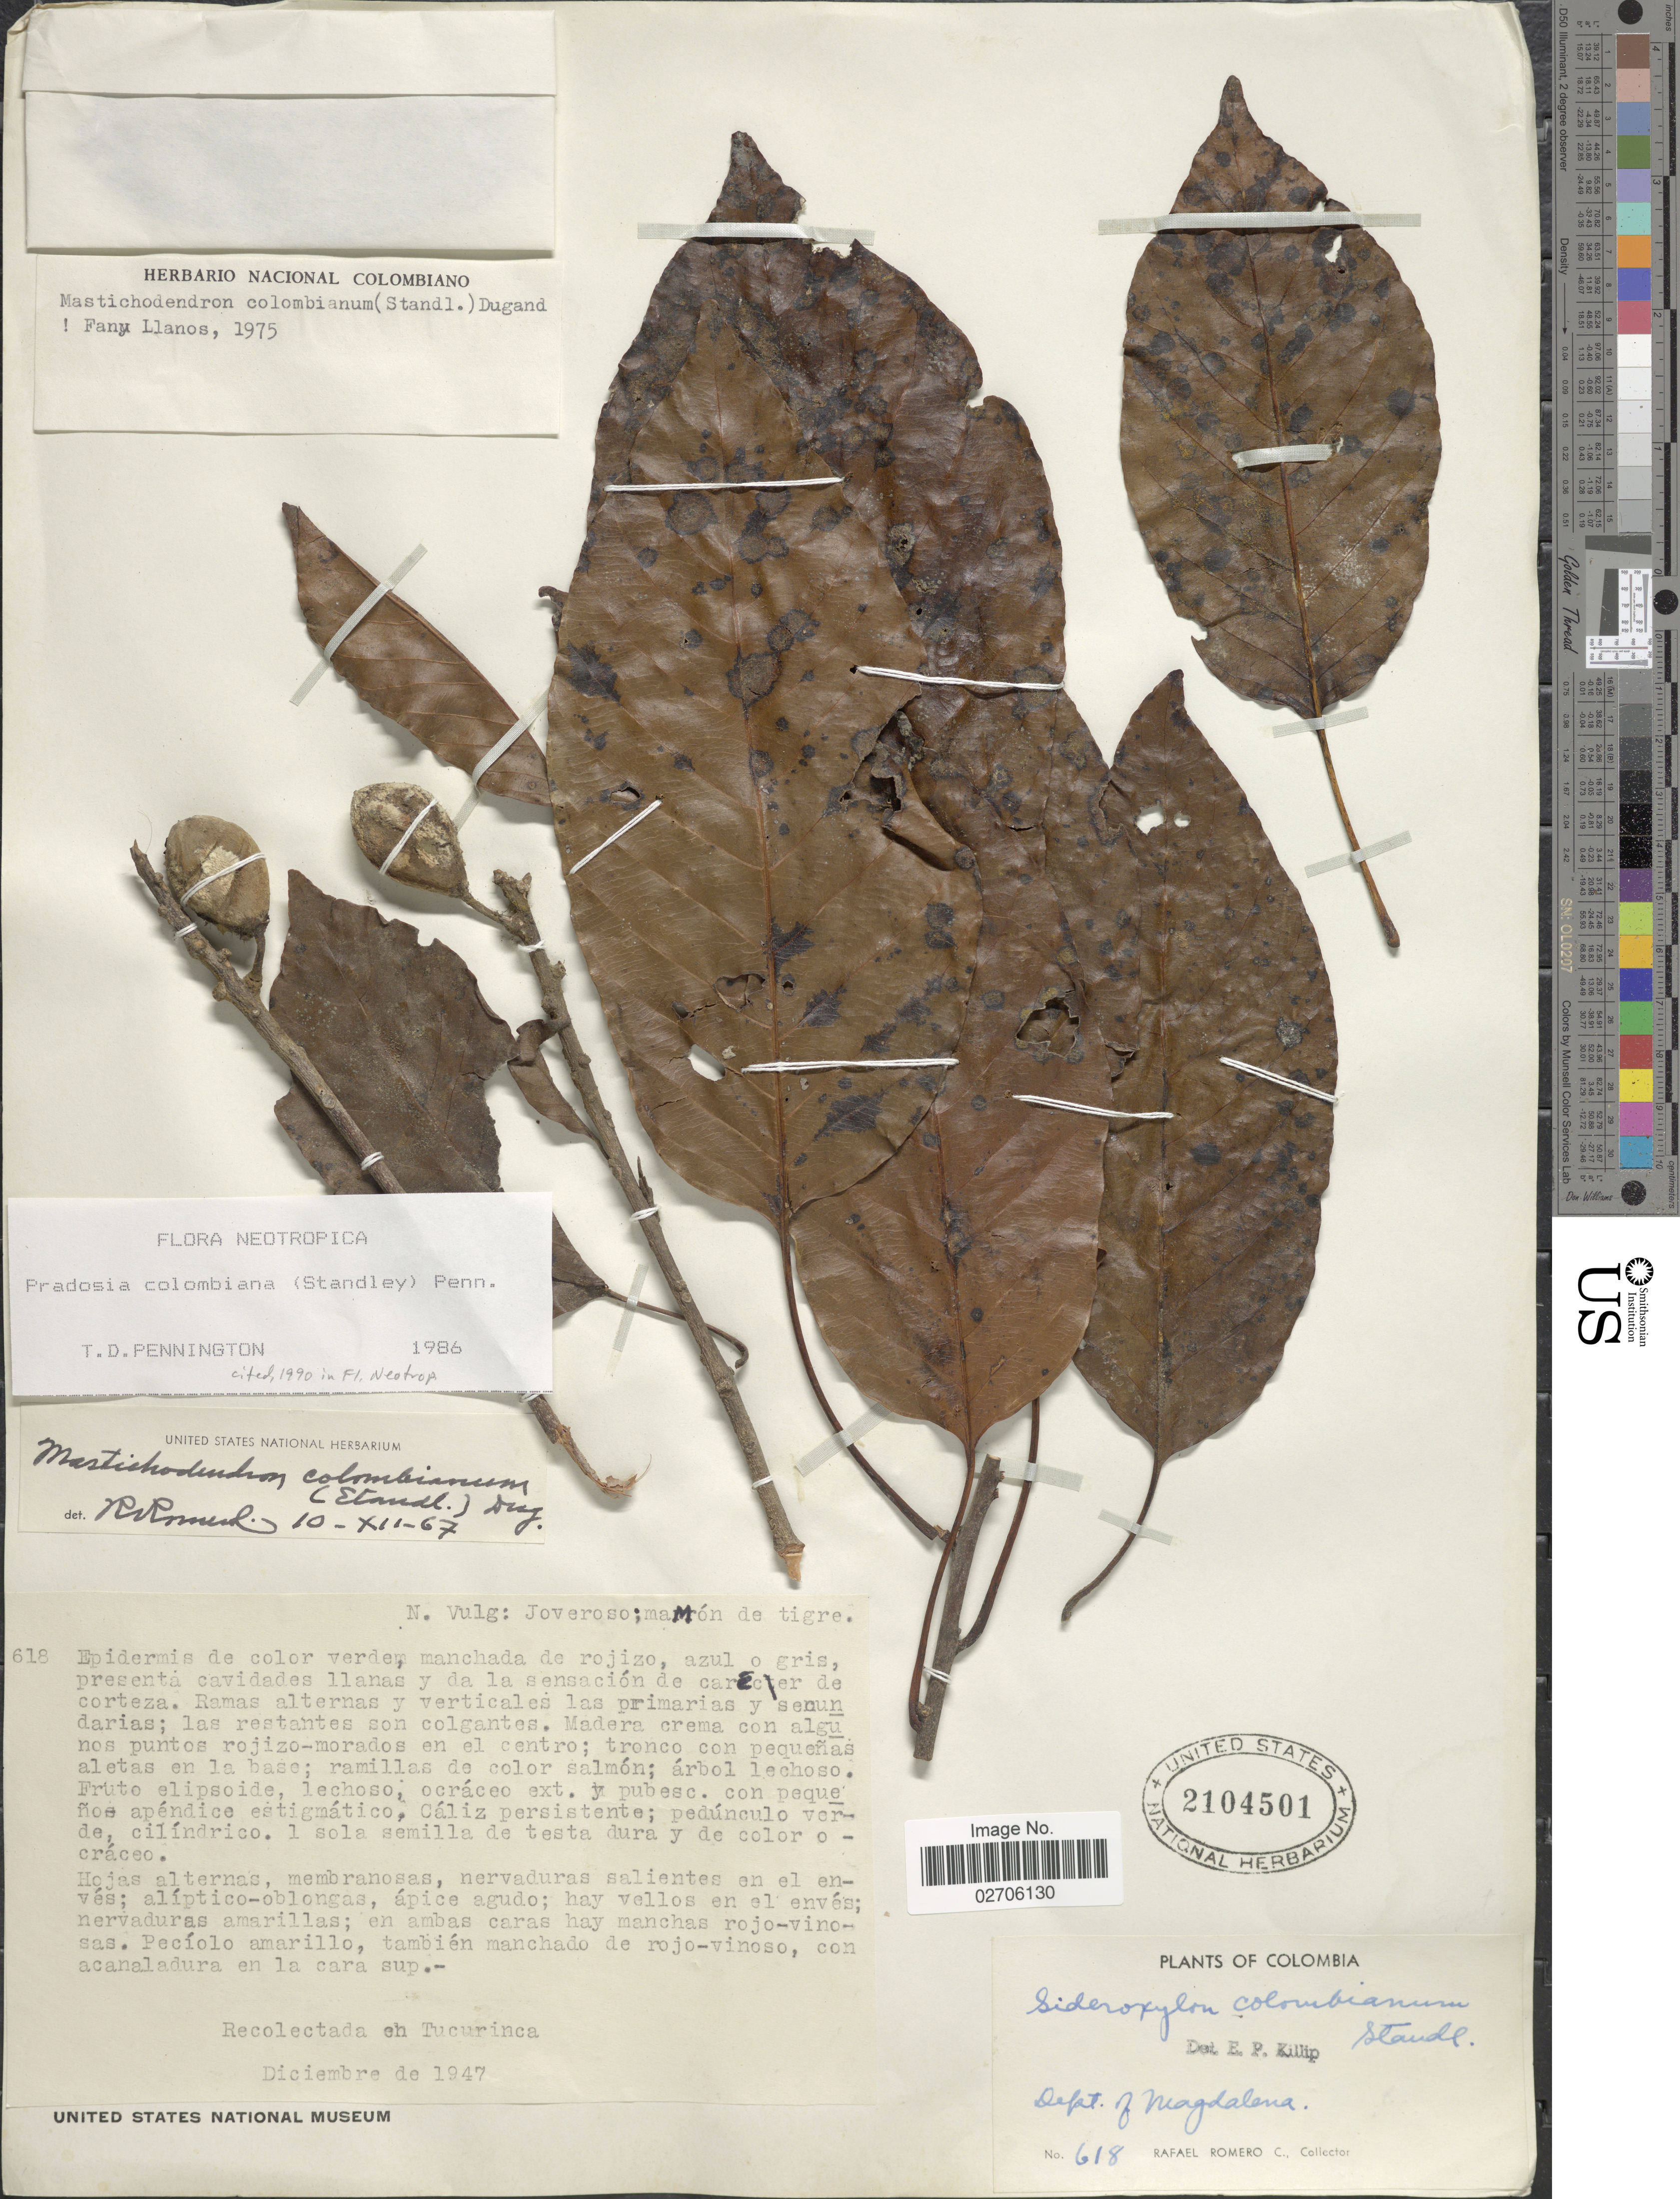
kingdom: Plantae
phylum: Tracheophyta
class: Magnoliopsida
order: Ericales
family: Sapotaceae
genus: Pradosia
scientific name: Pradosia colombiana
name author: (Standl.) T.D. Penn. ex T.J. Ayers & Boufford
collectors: R. Romero Castañeda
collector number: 618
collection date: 1947-12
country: Colombia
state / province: Magdalena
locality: En Tucurinca.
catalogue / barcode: US 2104501